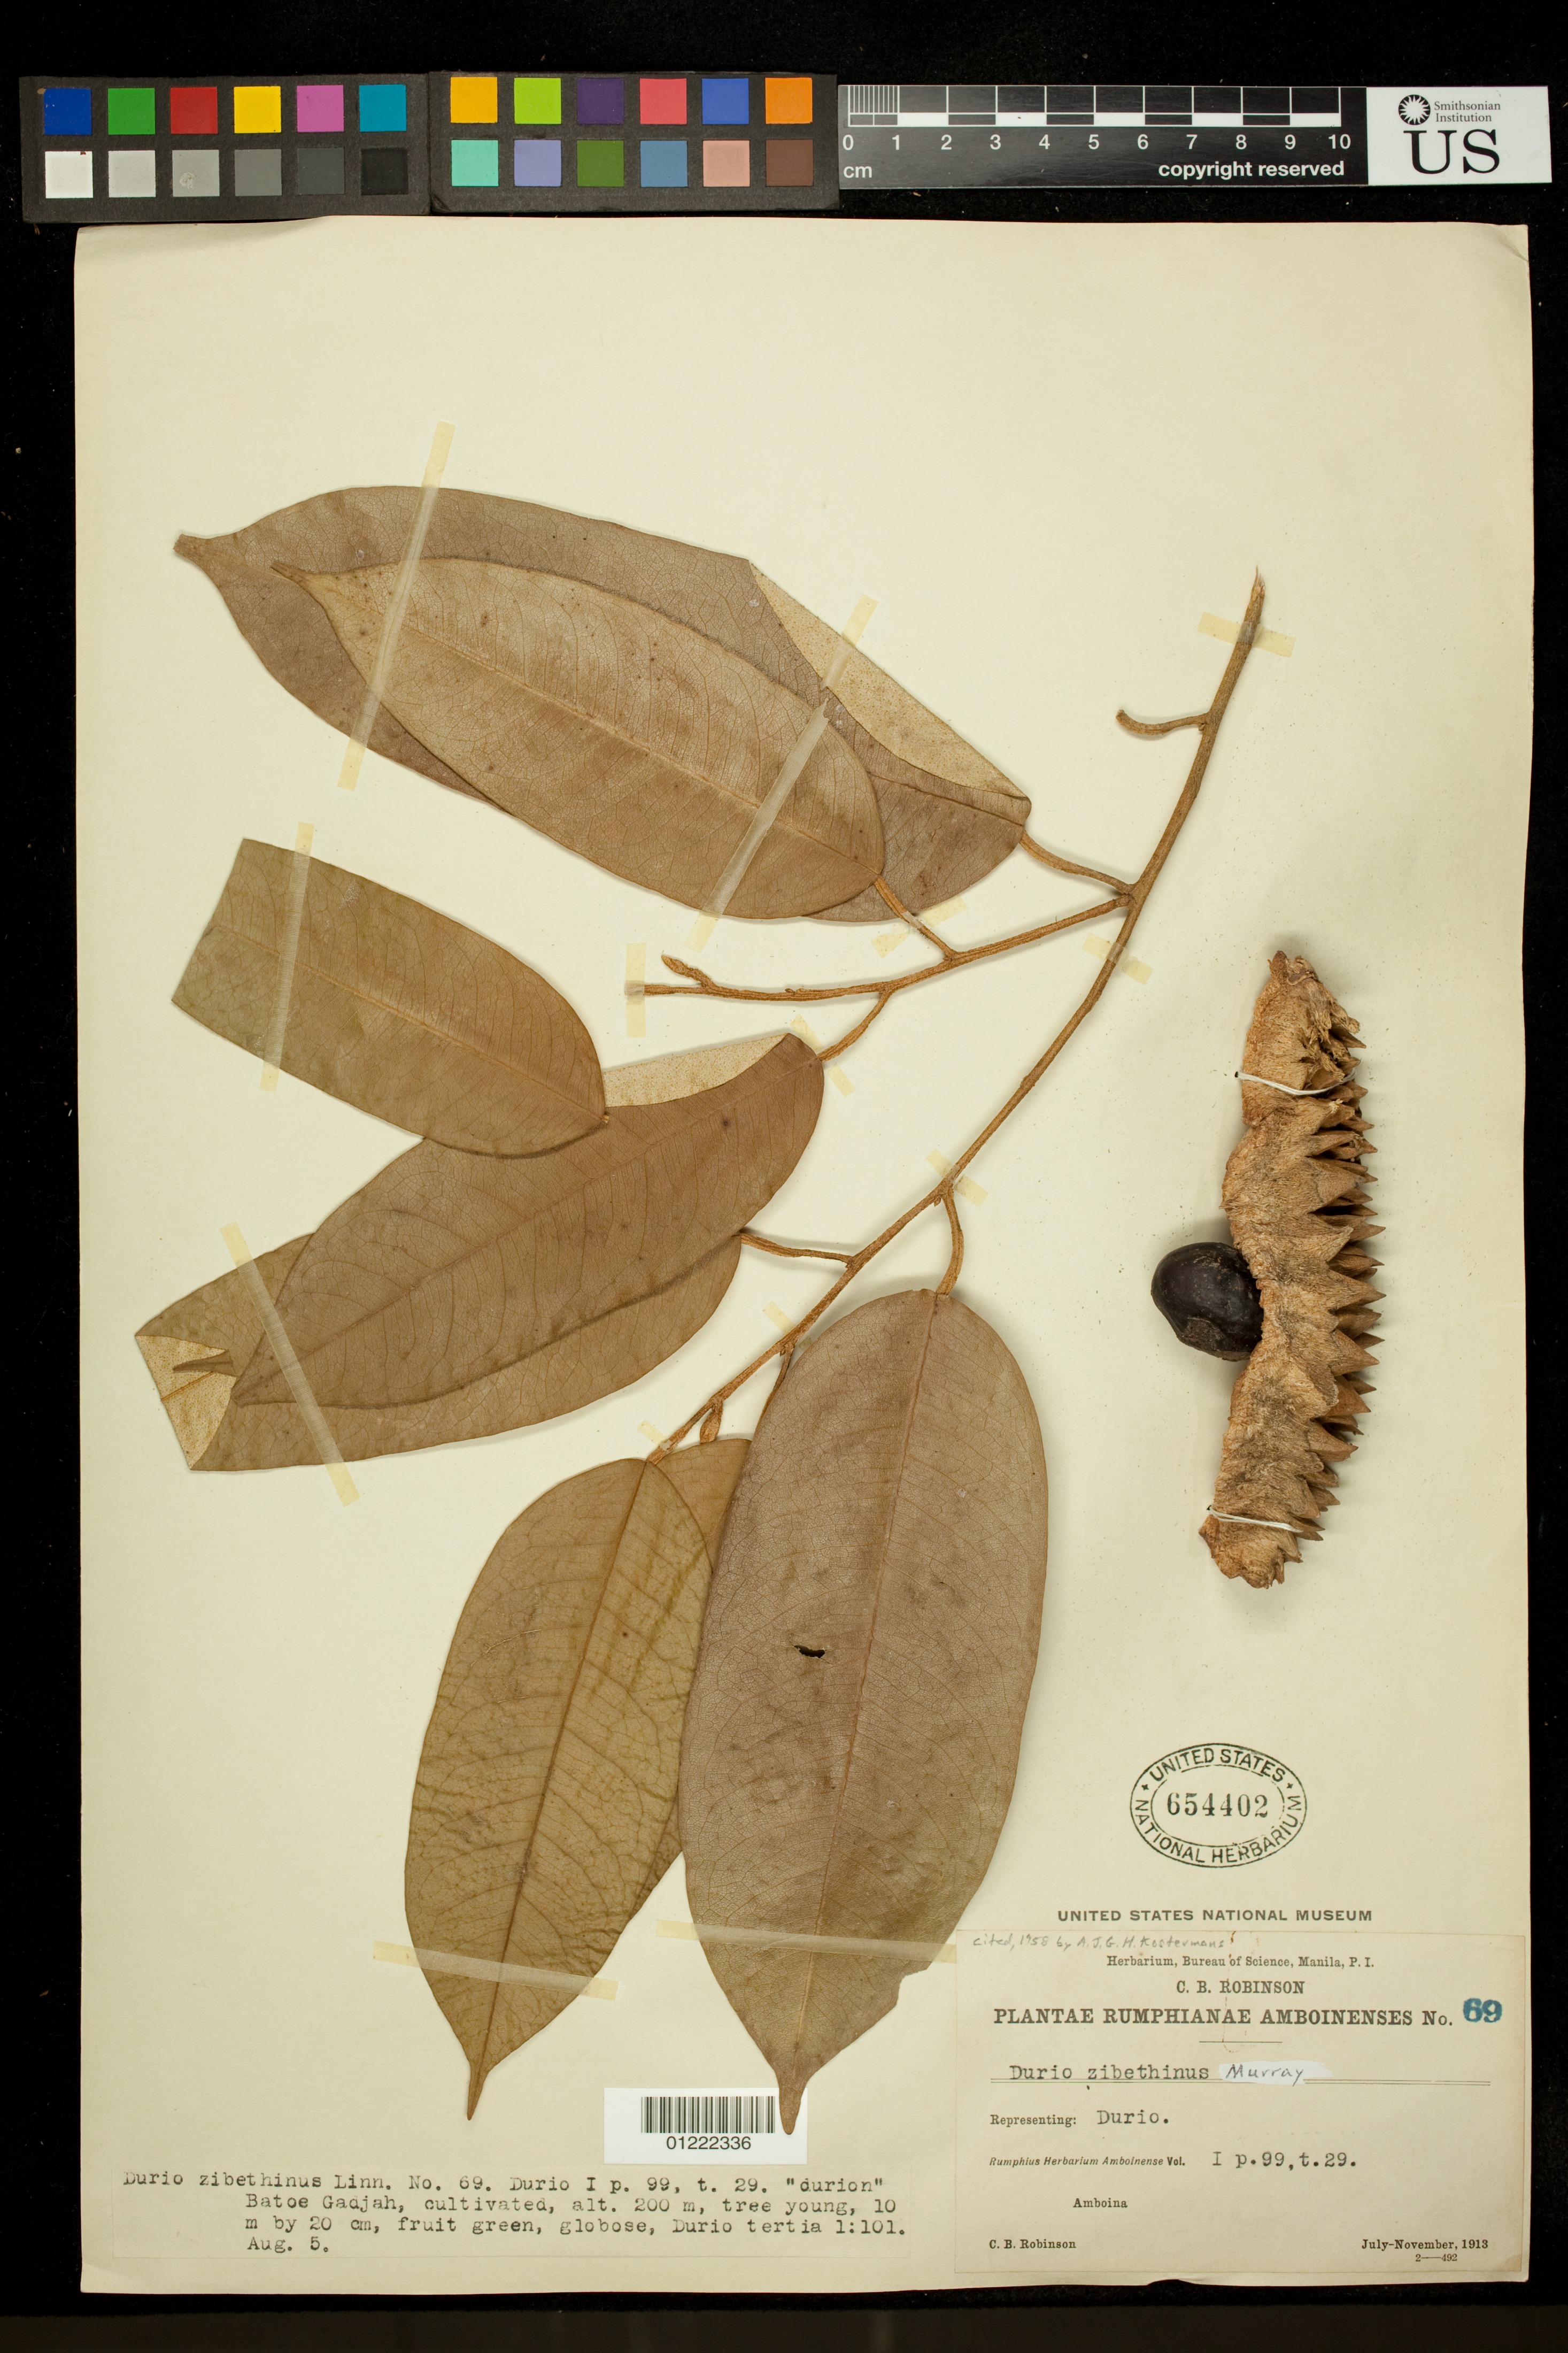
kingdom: Plantae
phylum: Tracheophyta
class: Magnoliopsida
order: Malvales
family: Malvaceae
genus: Durio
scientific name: Durio zibethinus Moon, nom. illeg.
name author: Moon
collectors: C. Robinson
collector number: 69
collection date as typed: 8/5/1913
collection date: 1913-08-05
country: Indonesia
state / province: Maluku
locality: Batoe Gadjah. Amboina. Cultivated.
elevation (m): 200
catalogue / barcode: US 654402